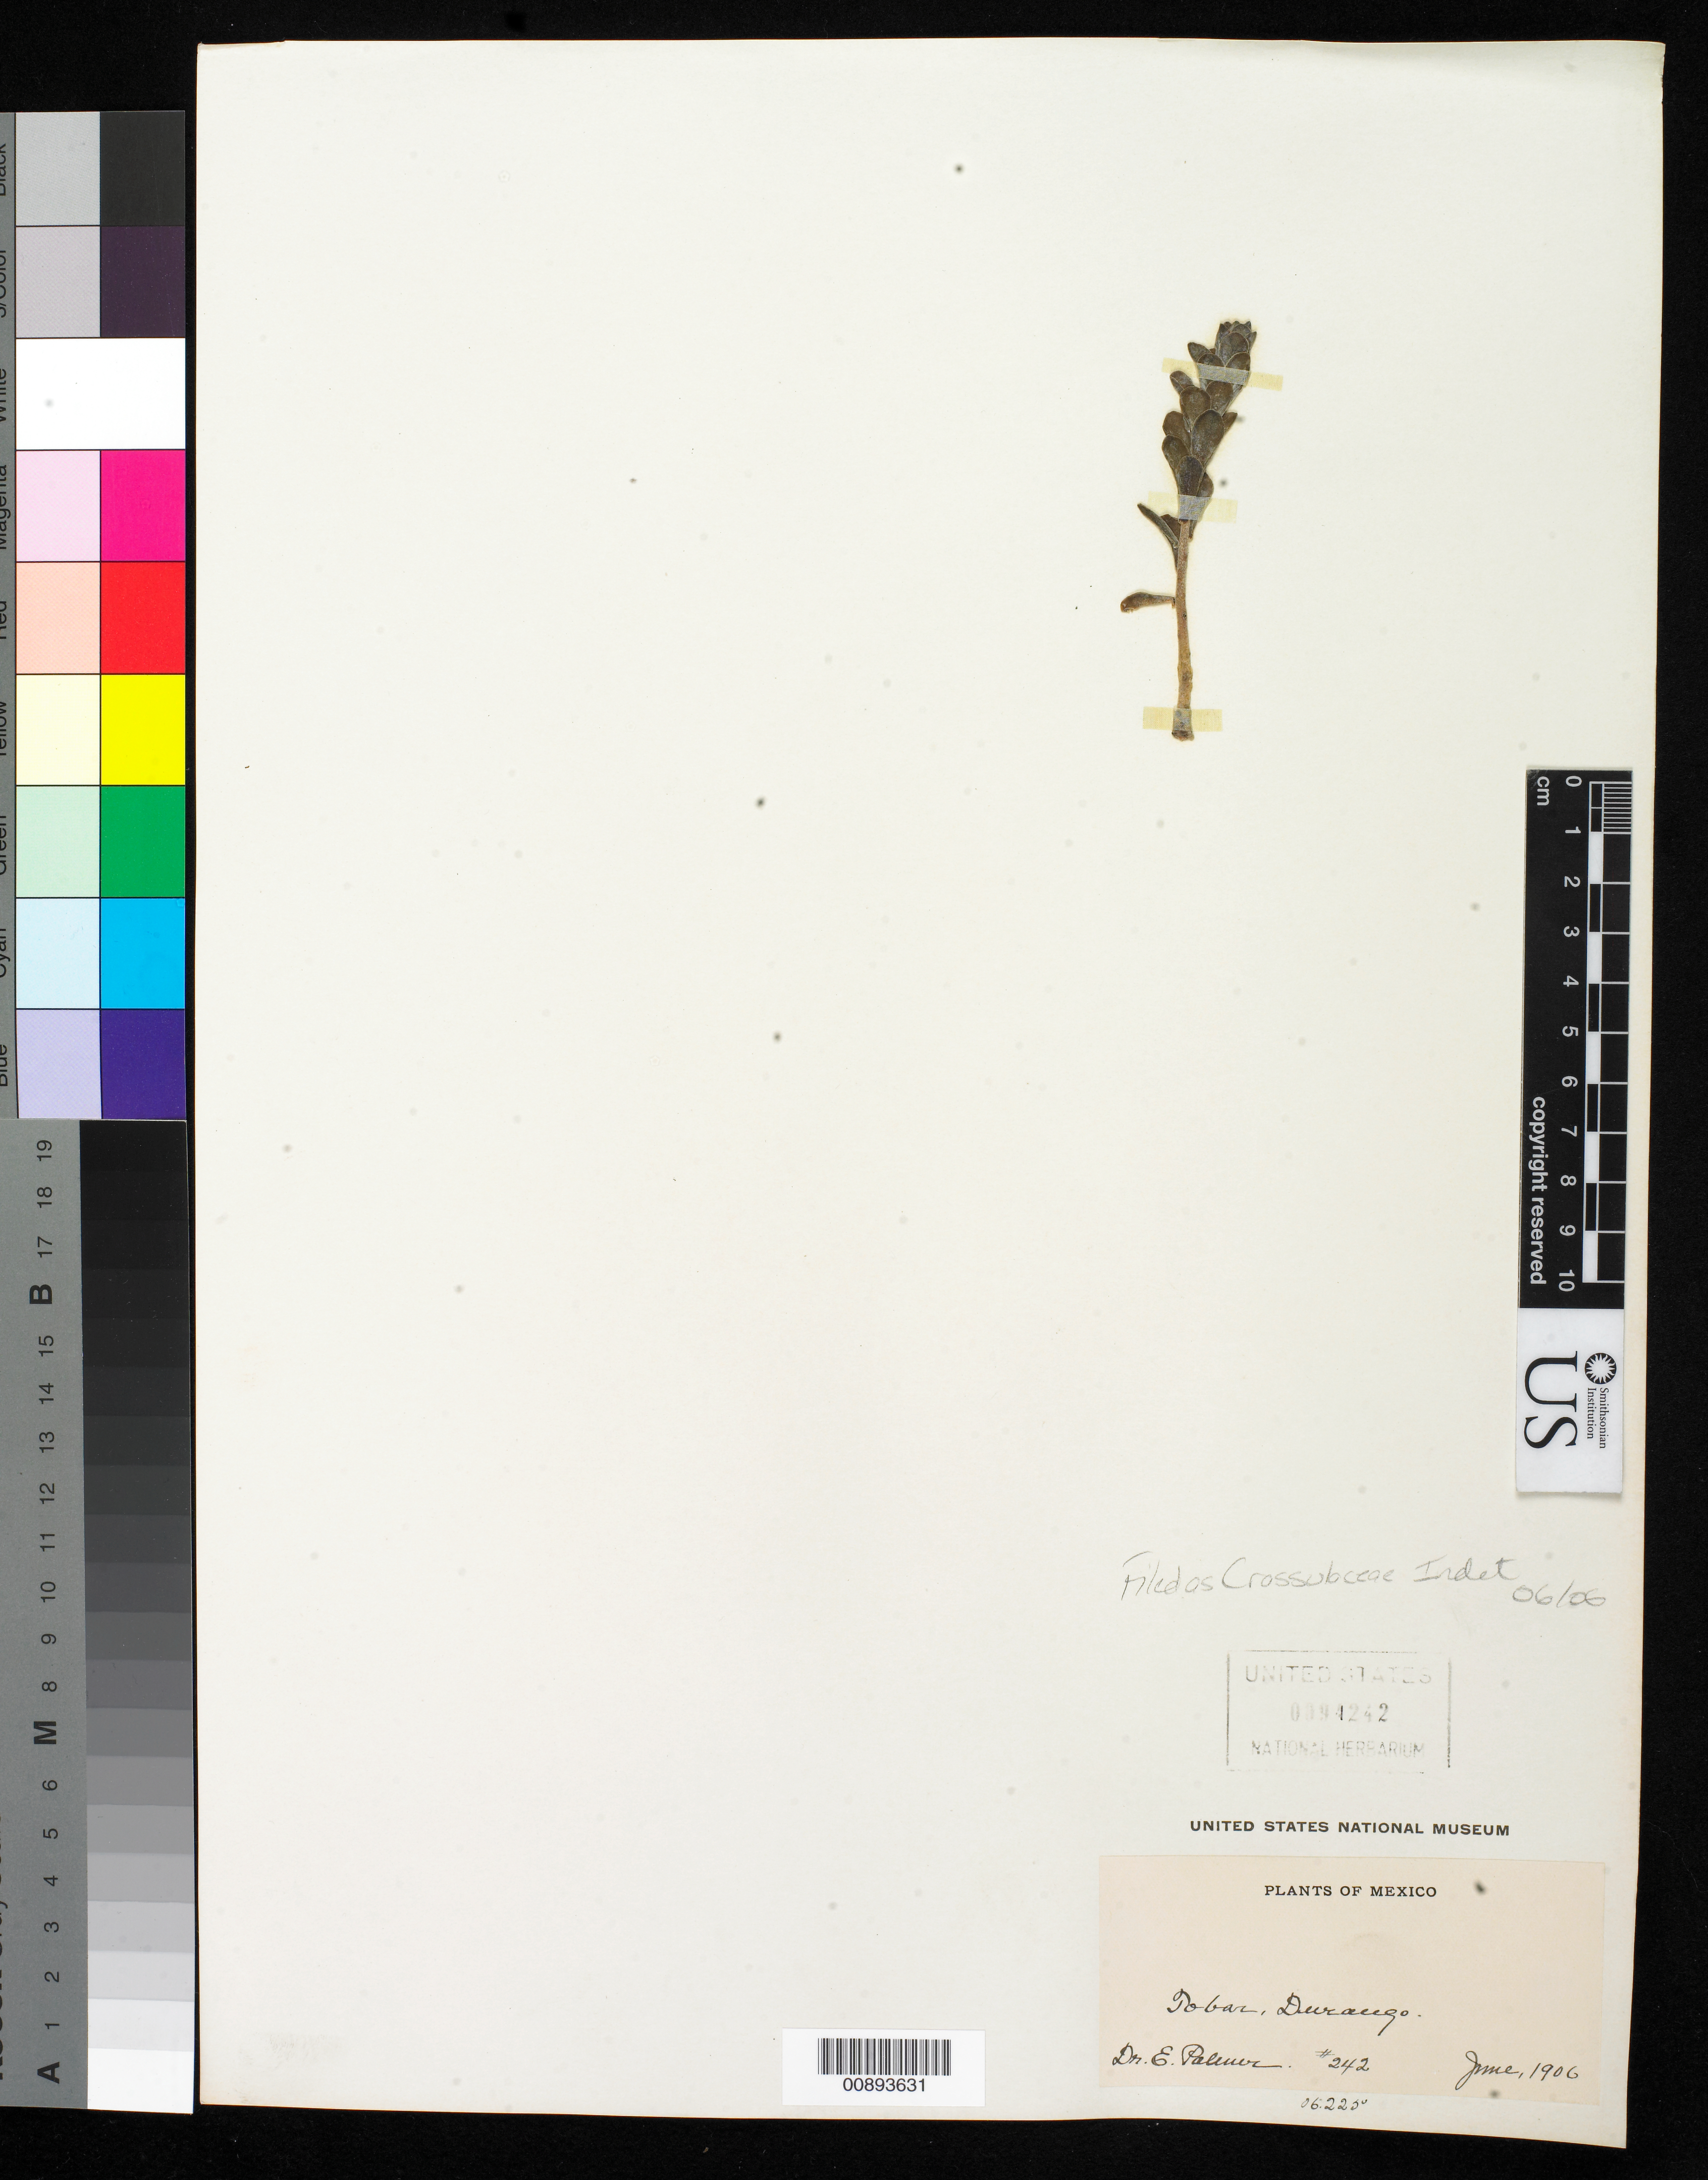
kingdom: Plantae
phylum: Tracheophyta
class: Magnoliopsida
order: Saxifragales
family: Crassulaceae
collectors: E. Palmer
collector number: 242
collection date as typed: Jun 1906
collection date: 1906-06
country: Mexico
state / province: Durango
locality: Tobar, Durango.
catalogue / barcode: US 94242